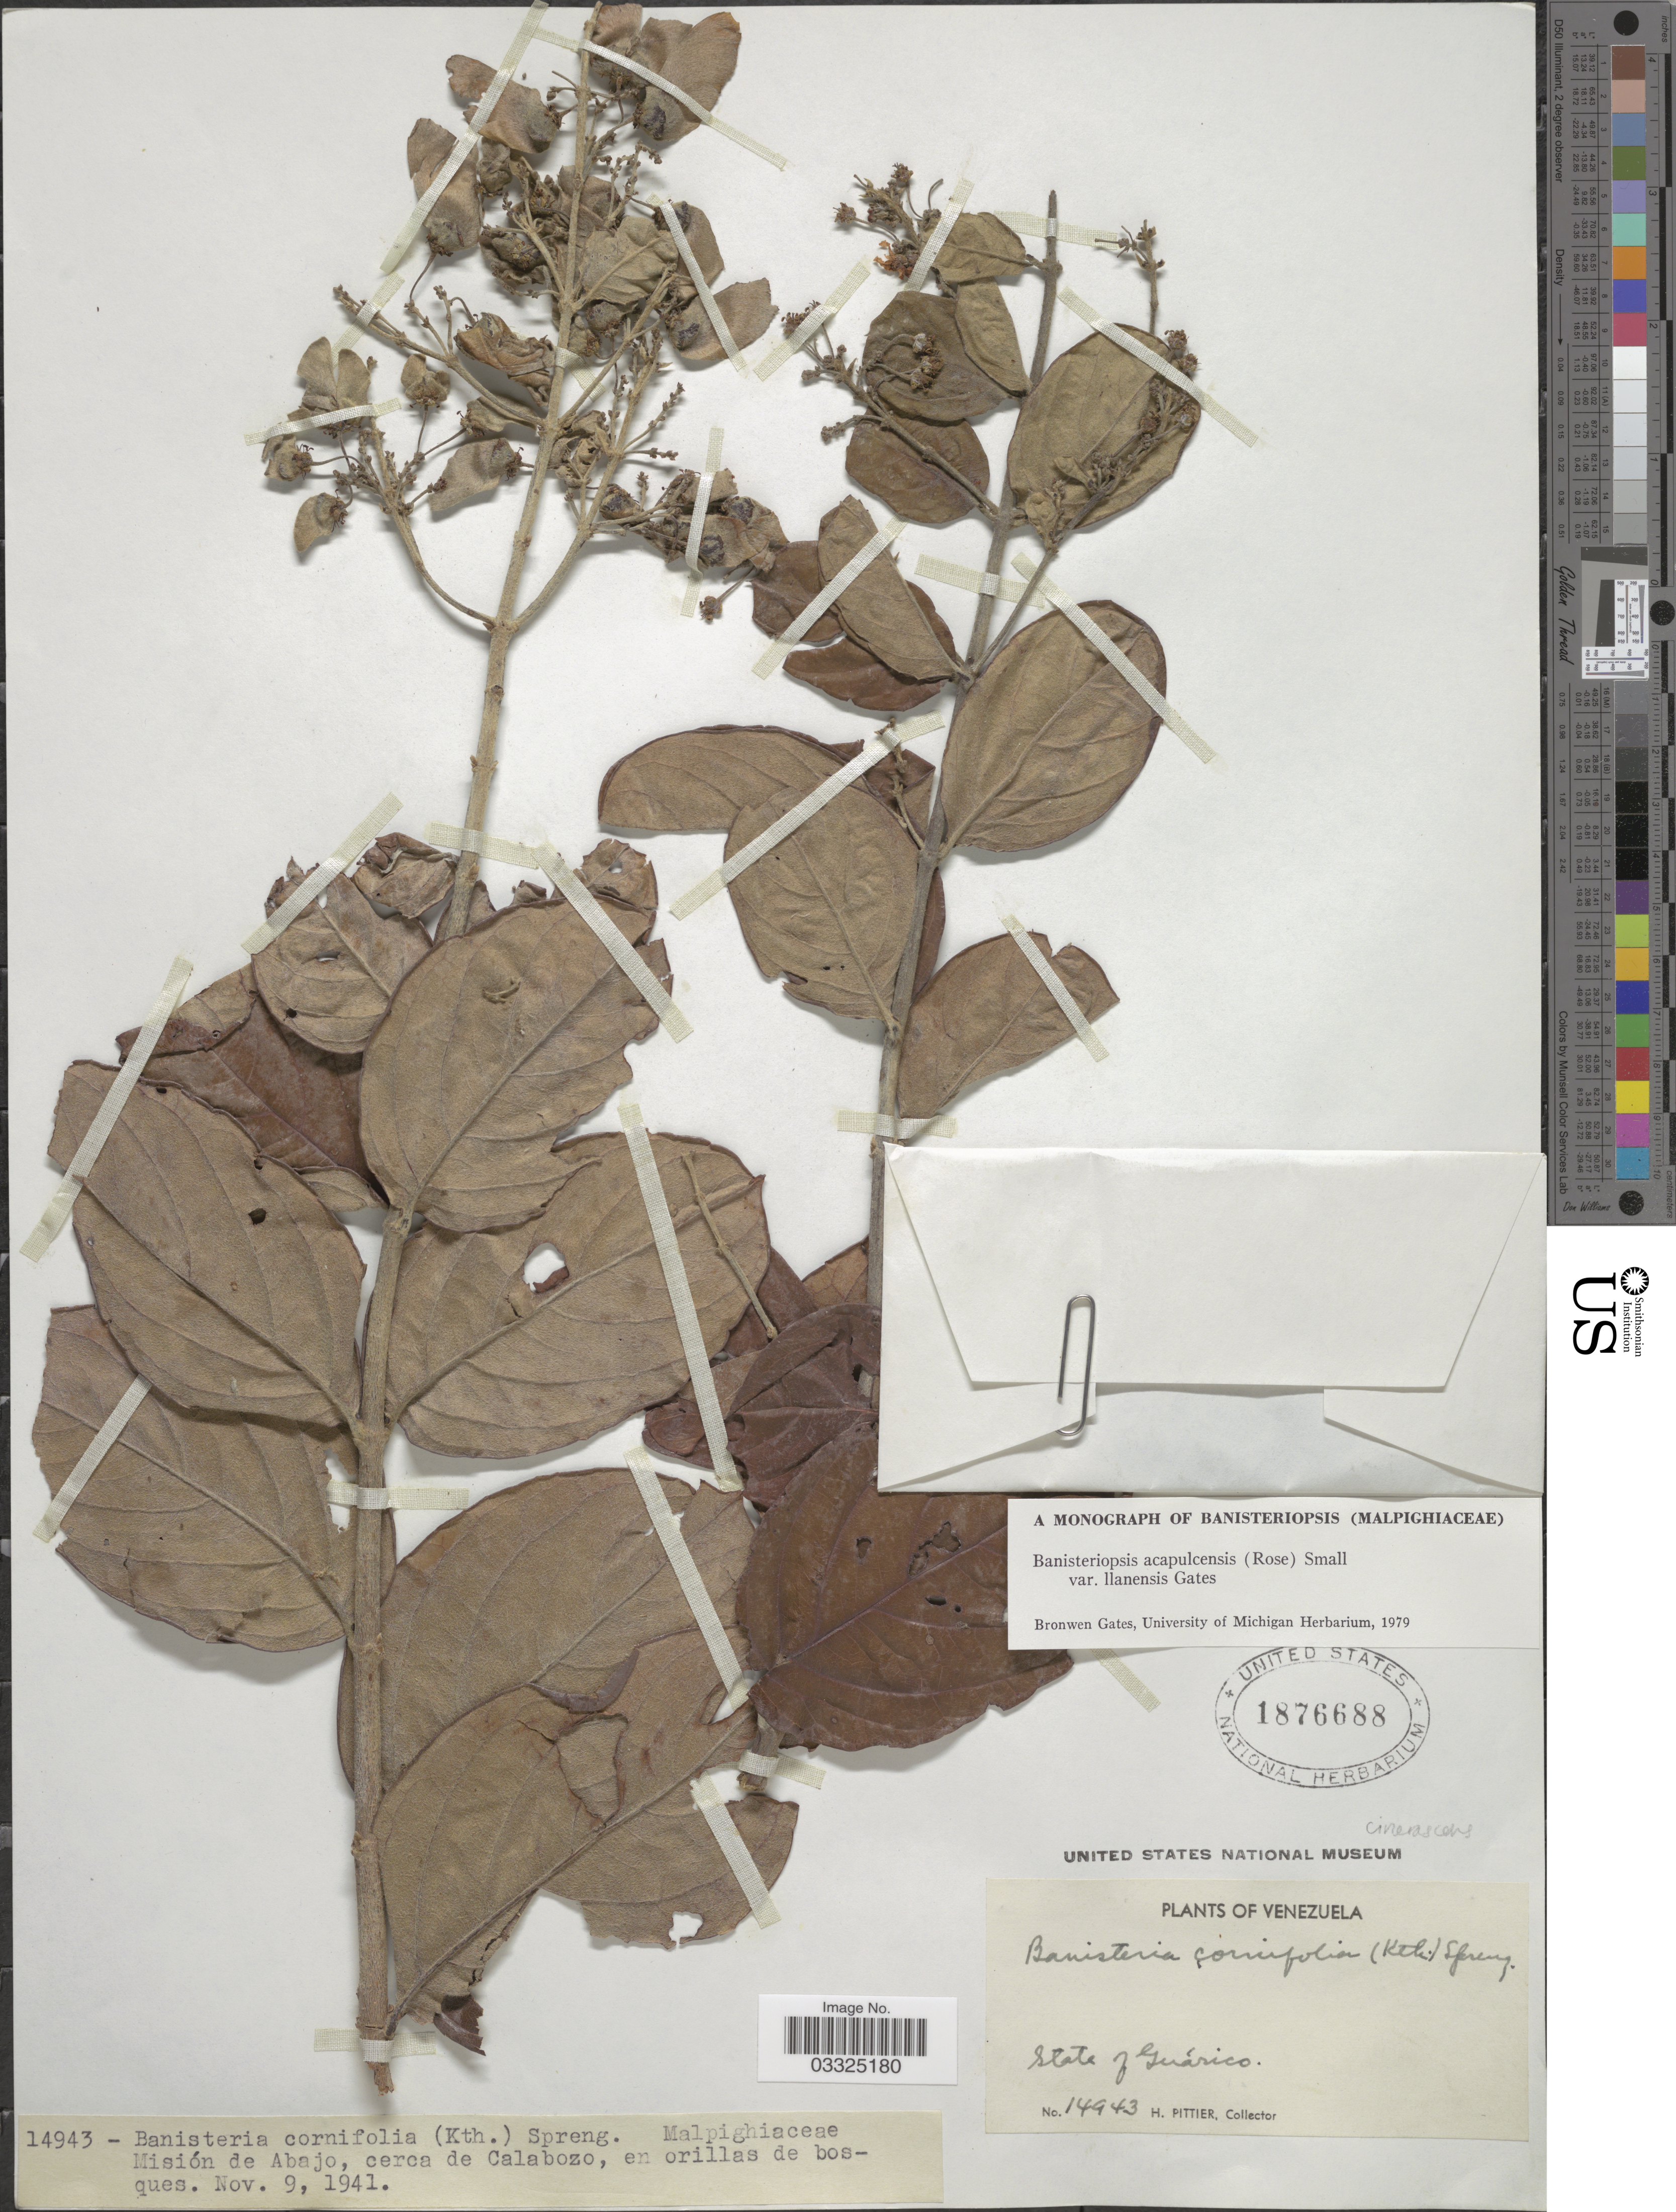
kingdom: Plantae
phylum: Tracheophyta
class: Magnoliopsida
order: Malpighiales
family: Malpighiaceae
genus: Bronwenia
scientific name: Bronwenia acapulcensis var. llanensis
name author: (B. Gates) W.R. Anderson & C. Davis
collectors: H. F. Pittier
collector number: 14943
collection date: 1941-11-09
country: Venezuela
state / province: Guárico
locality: Misión de Abajo, cerca de Calabozo, en orillas de bosques.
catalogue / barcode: US 1876688